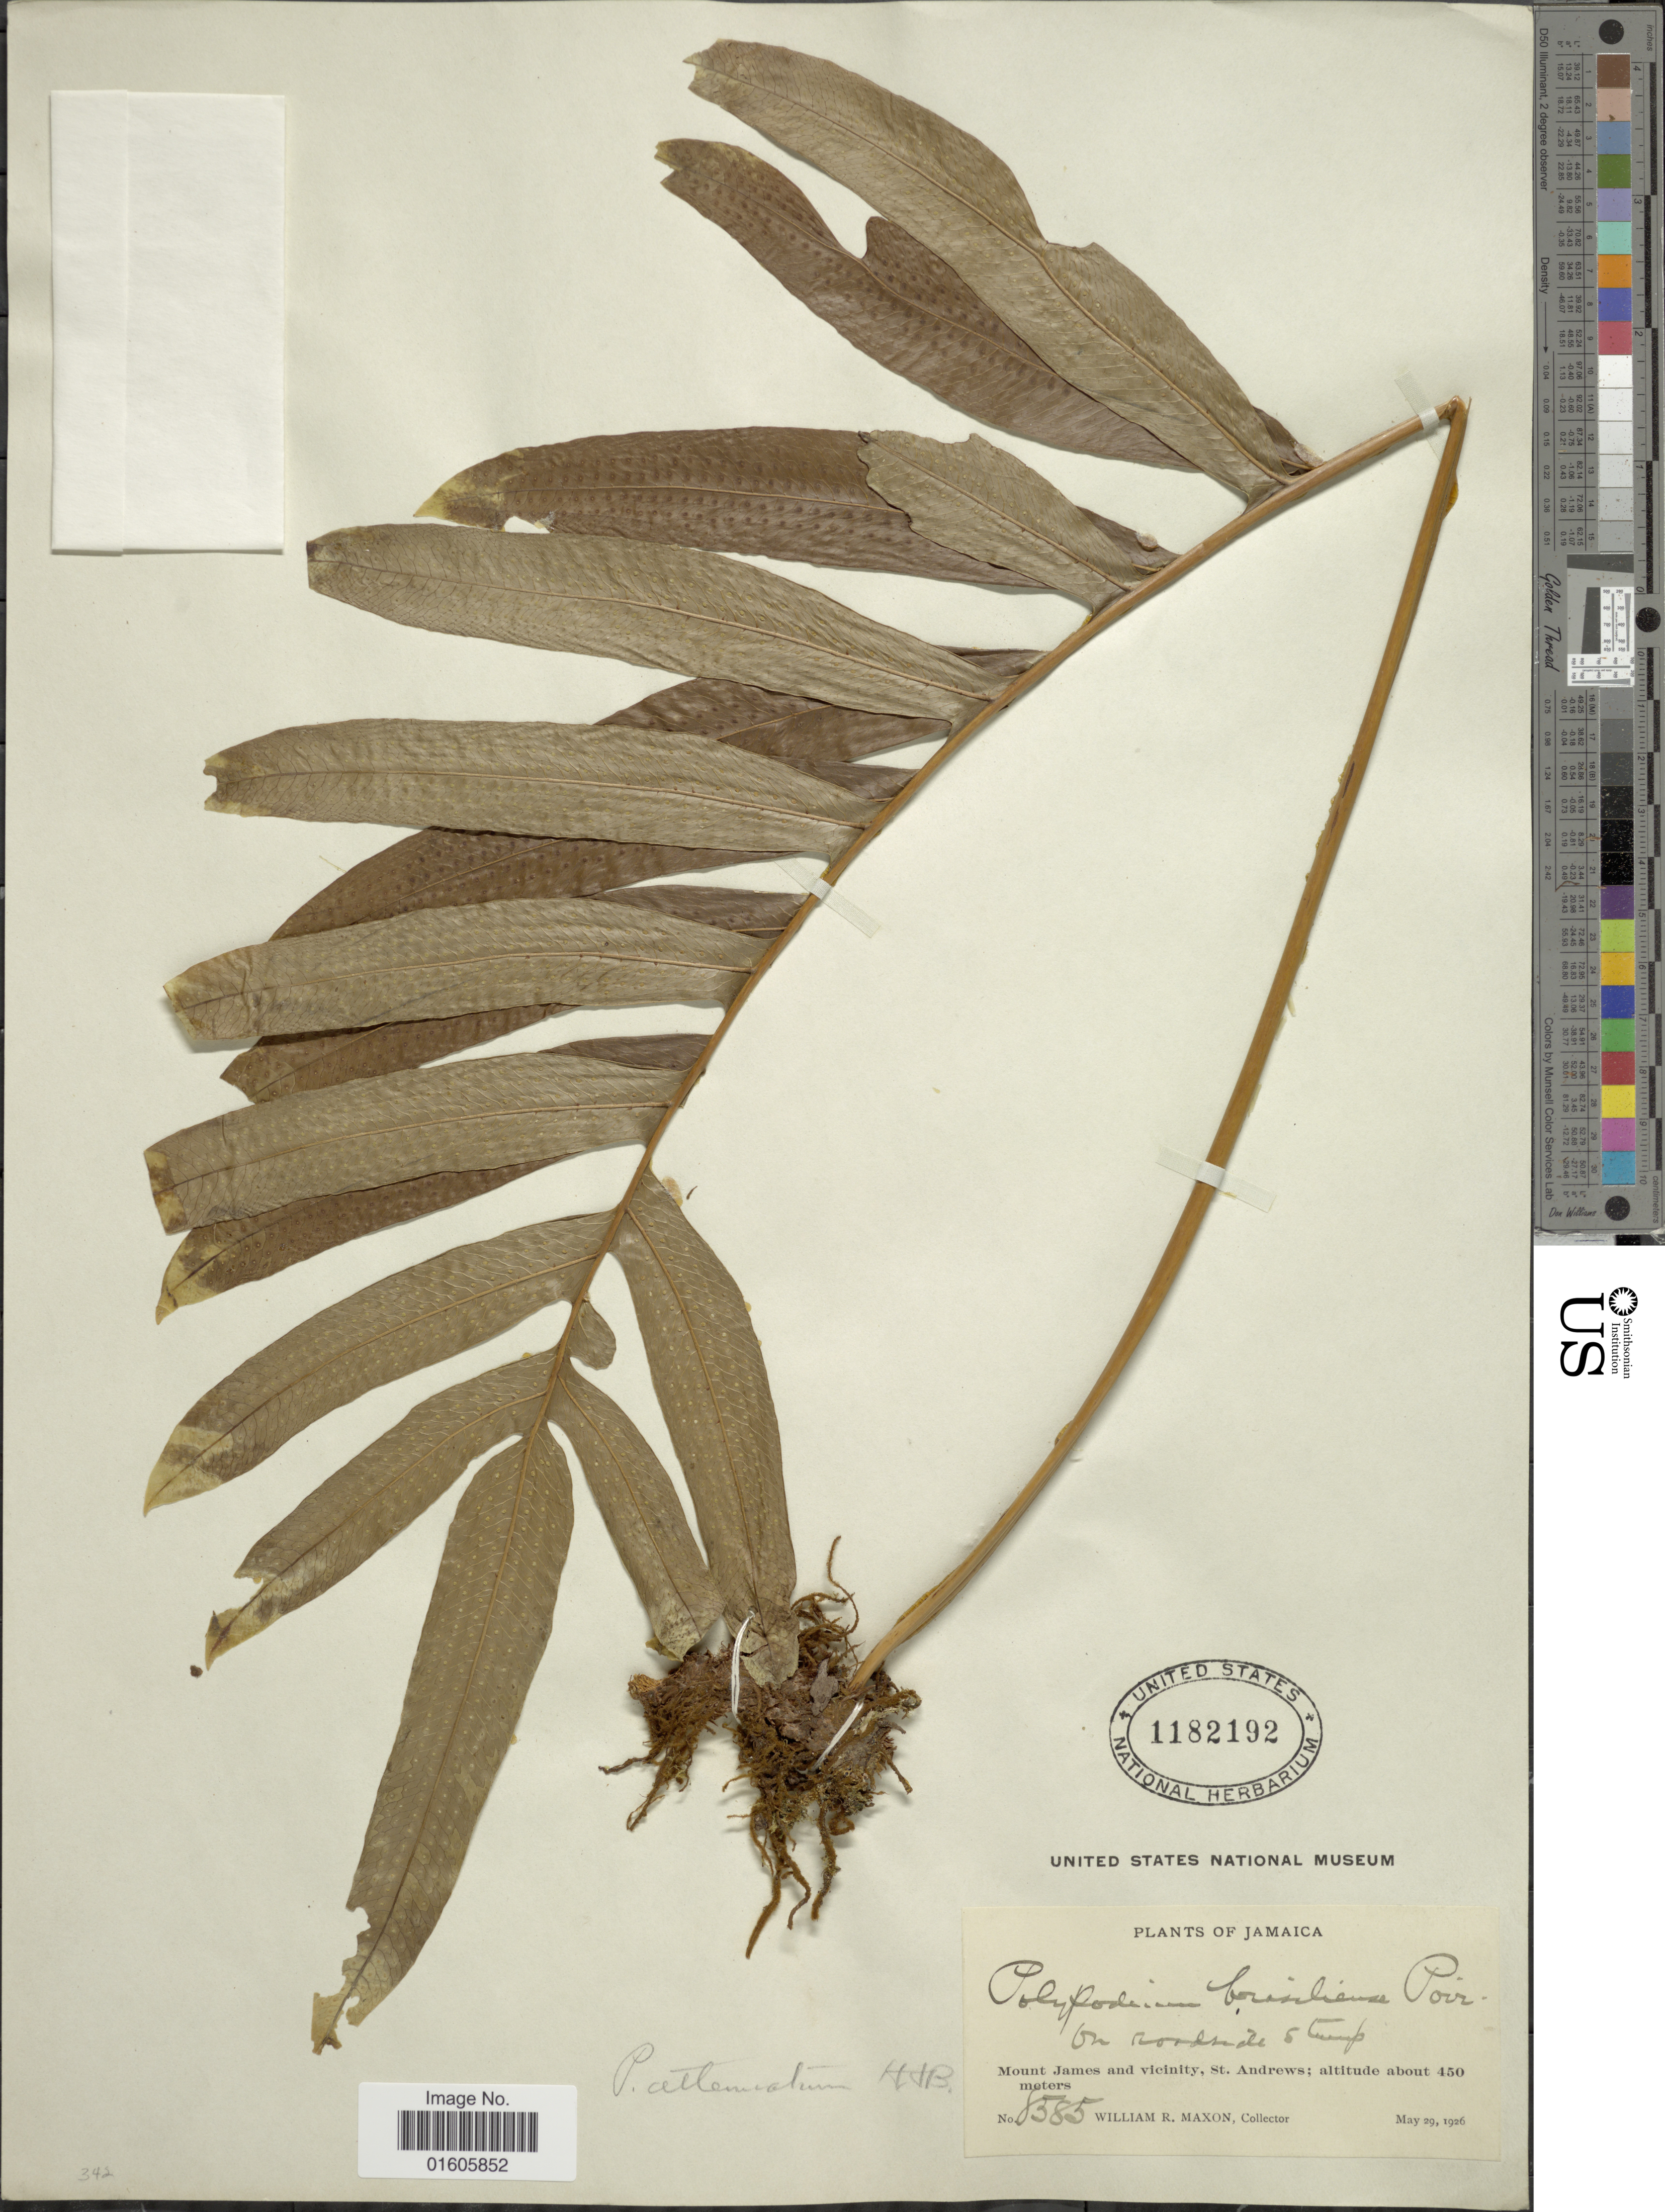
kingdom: Plantae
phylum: Tracheophyta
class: Polypodiopsida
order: Polypodiales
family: Polypodiaceae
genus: Serpocaulon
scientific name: Serpocaulon triseriale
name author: (Sw.) A.R. Sm.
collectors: W. R. Maxon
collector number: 8585*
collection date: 1926-05-29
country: Jamaica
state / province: Saint Andrew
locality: Mount James and vicinity, St. Andrews.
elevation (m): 450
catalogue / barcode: US 1182192